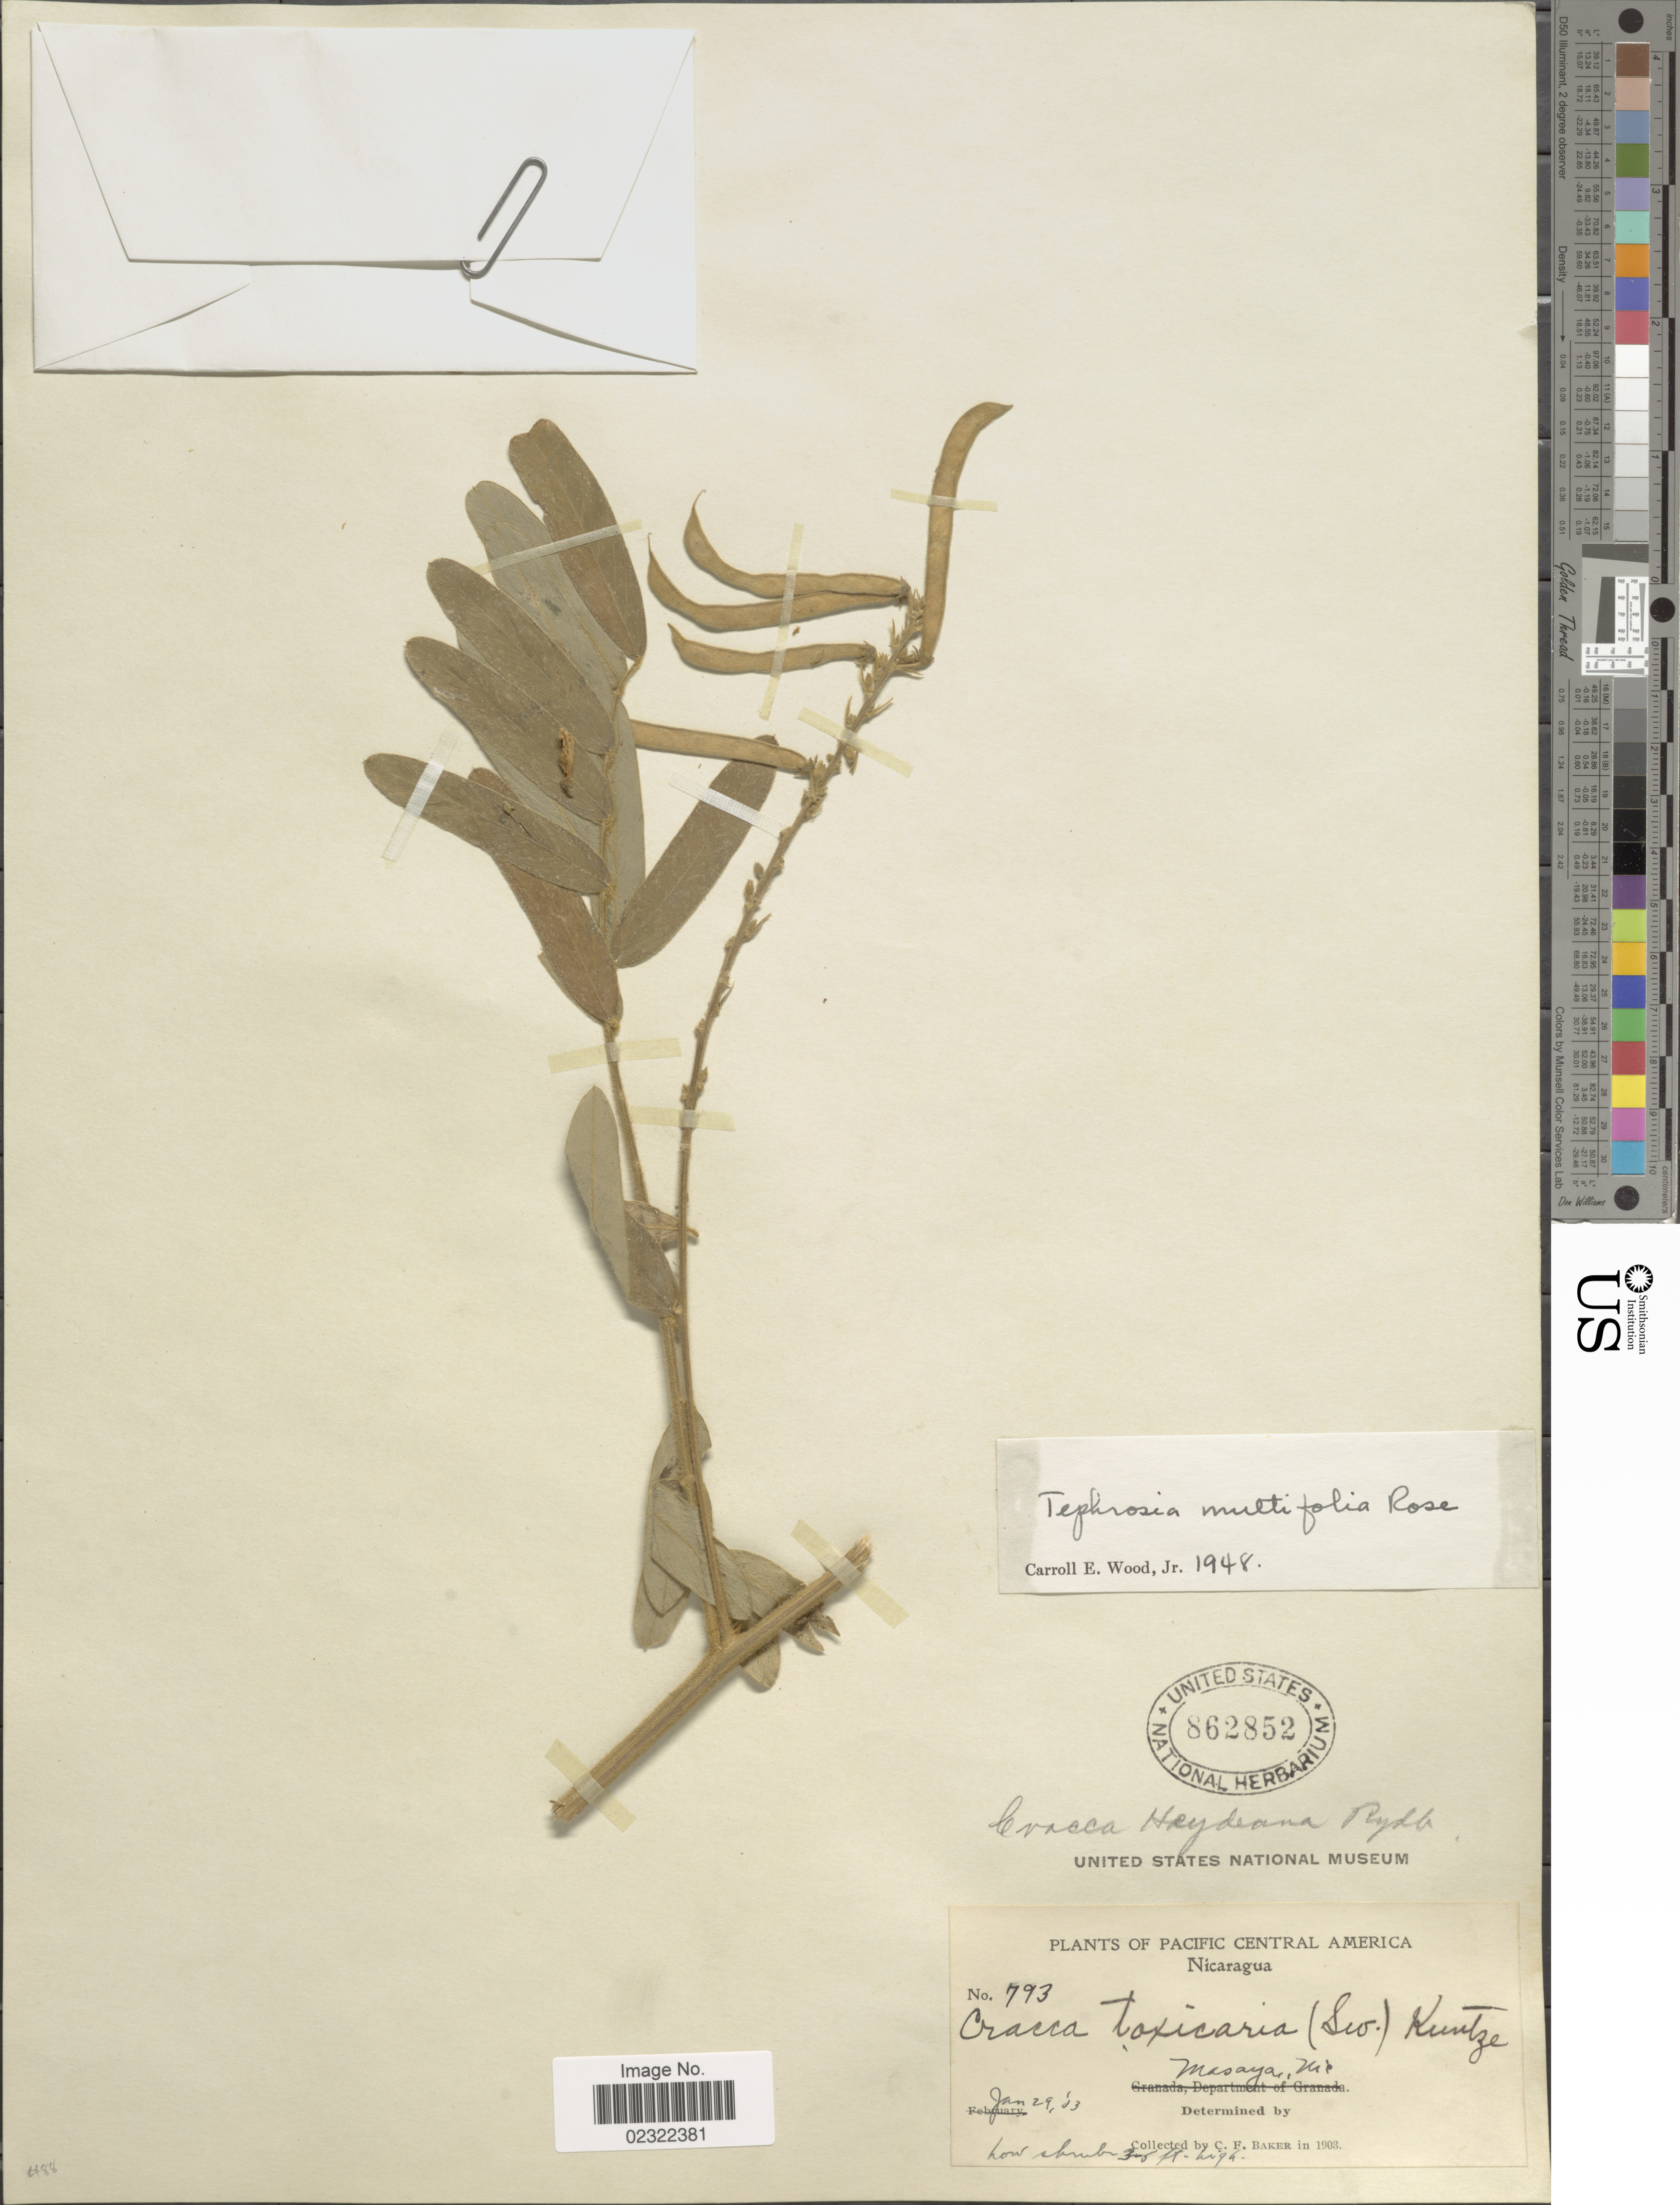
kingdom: Plantae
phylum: Tracheophyta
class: Magnoliopsida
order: Fabales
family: Fabaceae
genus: Tephrosia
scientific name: Tephrosia multifolia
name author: Rose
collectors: C. F. Baker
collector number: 793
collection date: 1903-01-29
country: Nicaragua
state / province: Masaya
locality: Masaya, Nic.Pacific Central America. Nicaragua.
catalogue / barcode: US 862852